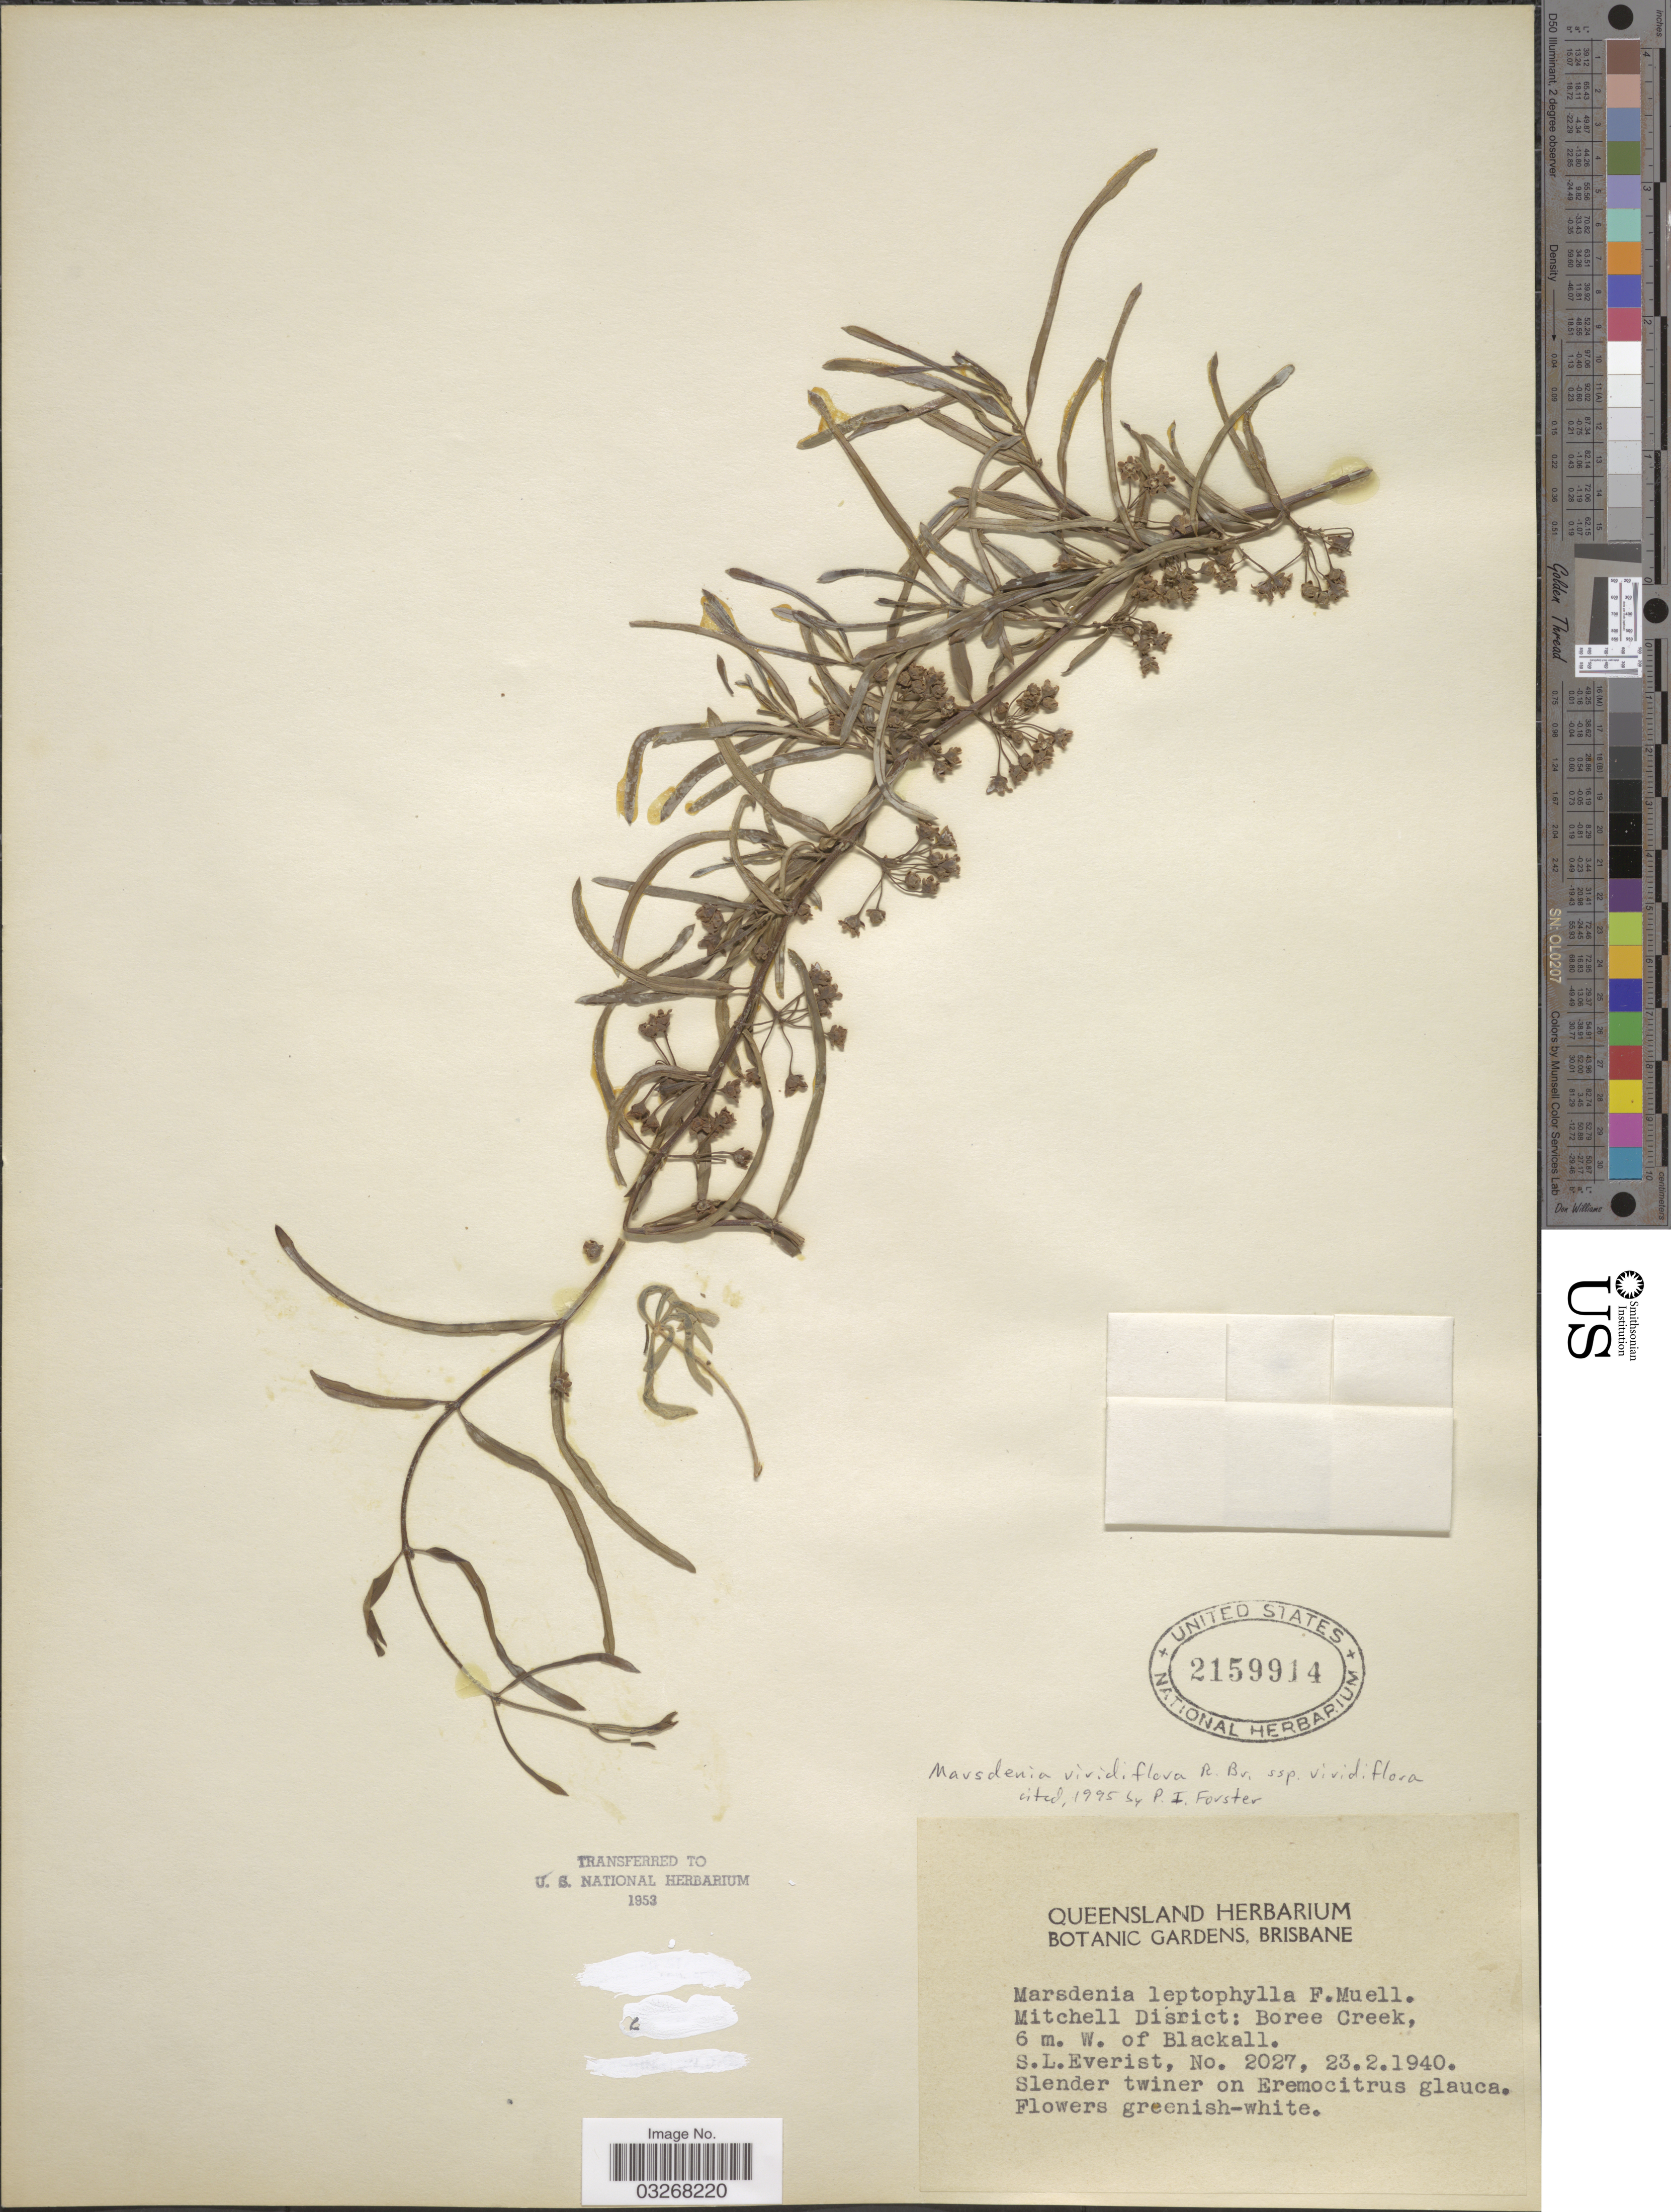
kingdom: Plantae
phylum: Tracheophyta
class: Magnoliopsida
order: Gentianales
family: Apocynaceae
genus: Marsdenia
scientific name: Marsdenia viridiflora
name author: R. Br.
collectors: S. Everist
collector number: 2027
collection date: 1940-02-23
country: Australia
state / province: Queensland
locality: Mitchell District: Boree Creek, 6 m. W. of Blackall.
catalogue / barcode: US 2159914